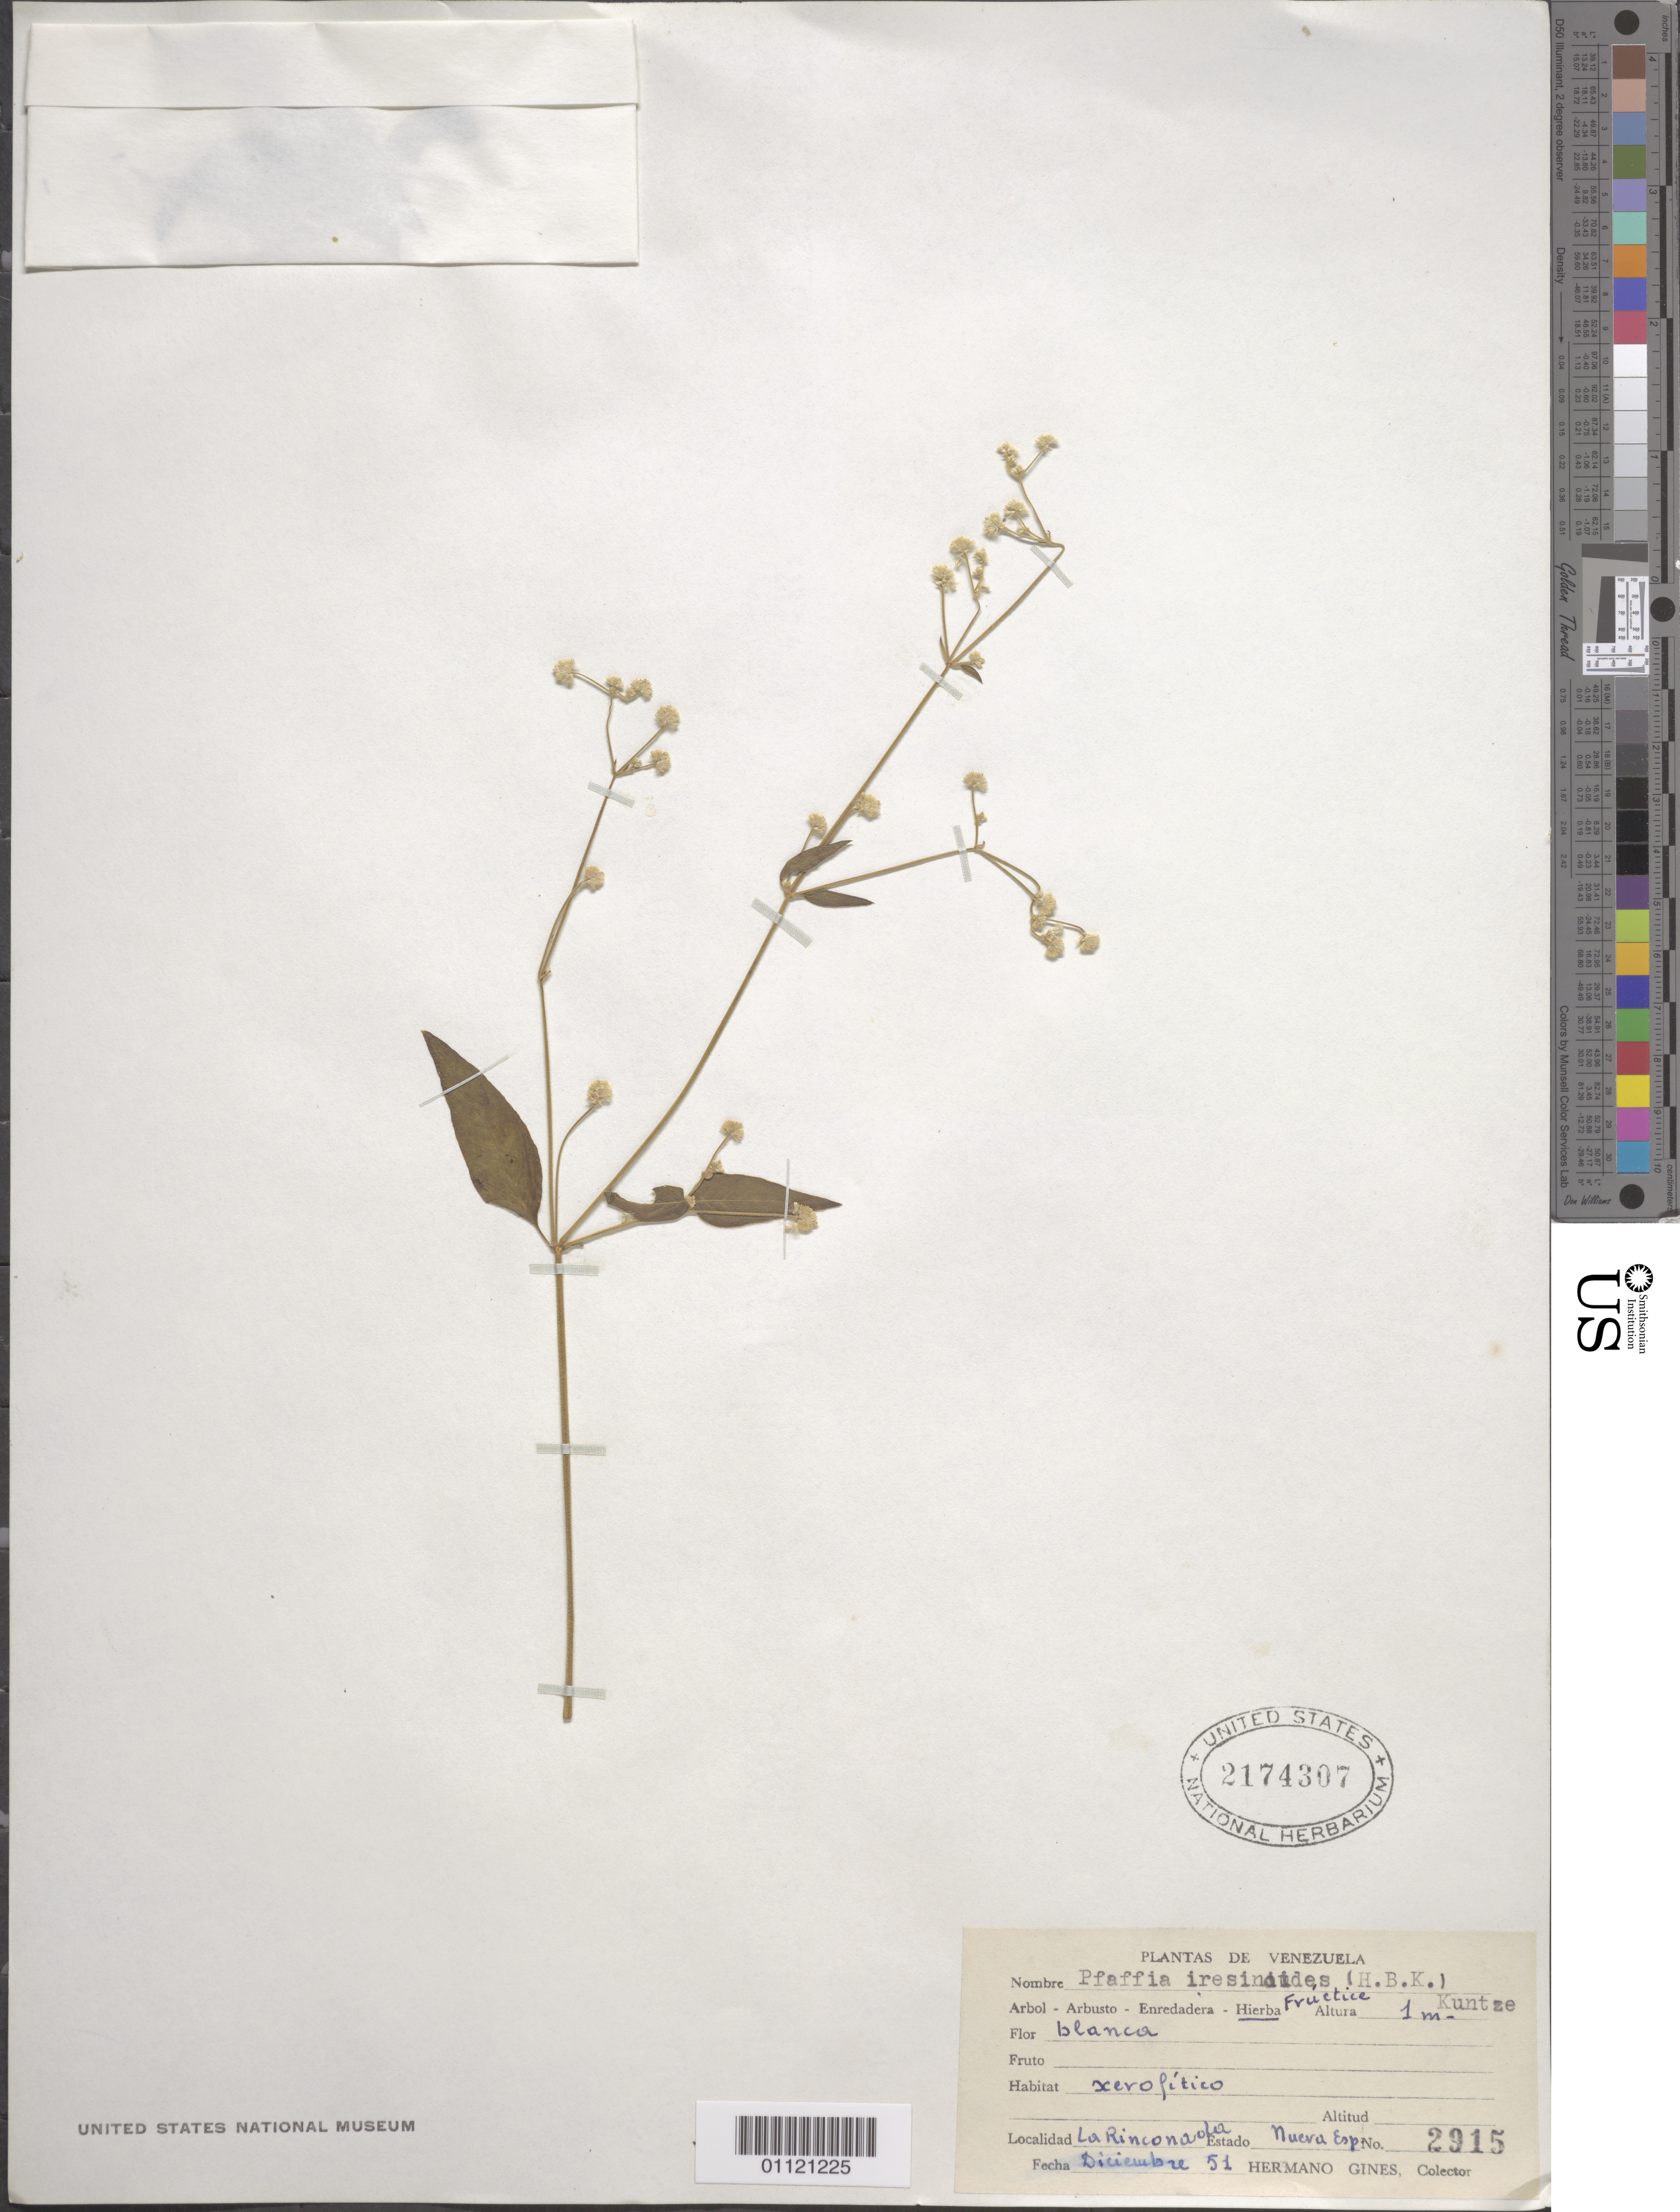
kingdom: Plantae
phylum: Tracheophyta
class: Magnoliopsida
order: Caryophyllales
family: Amaranthaceae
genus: Pfaffia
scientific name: Pfaffia iresinoides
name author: (Kunth) Spreng.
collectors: Bro. Gines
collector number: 2915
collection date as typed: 01 Dec 1951 to 31 Dec 1951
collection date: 1951-12-01/1951-12-31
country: Venezuela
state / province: Nueva Esparta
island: Margarita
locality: La Rinconada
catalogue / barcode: US 2174307